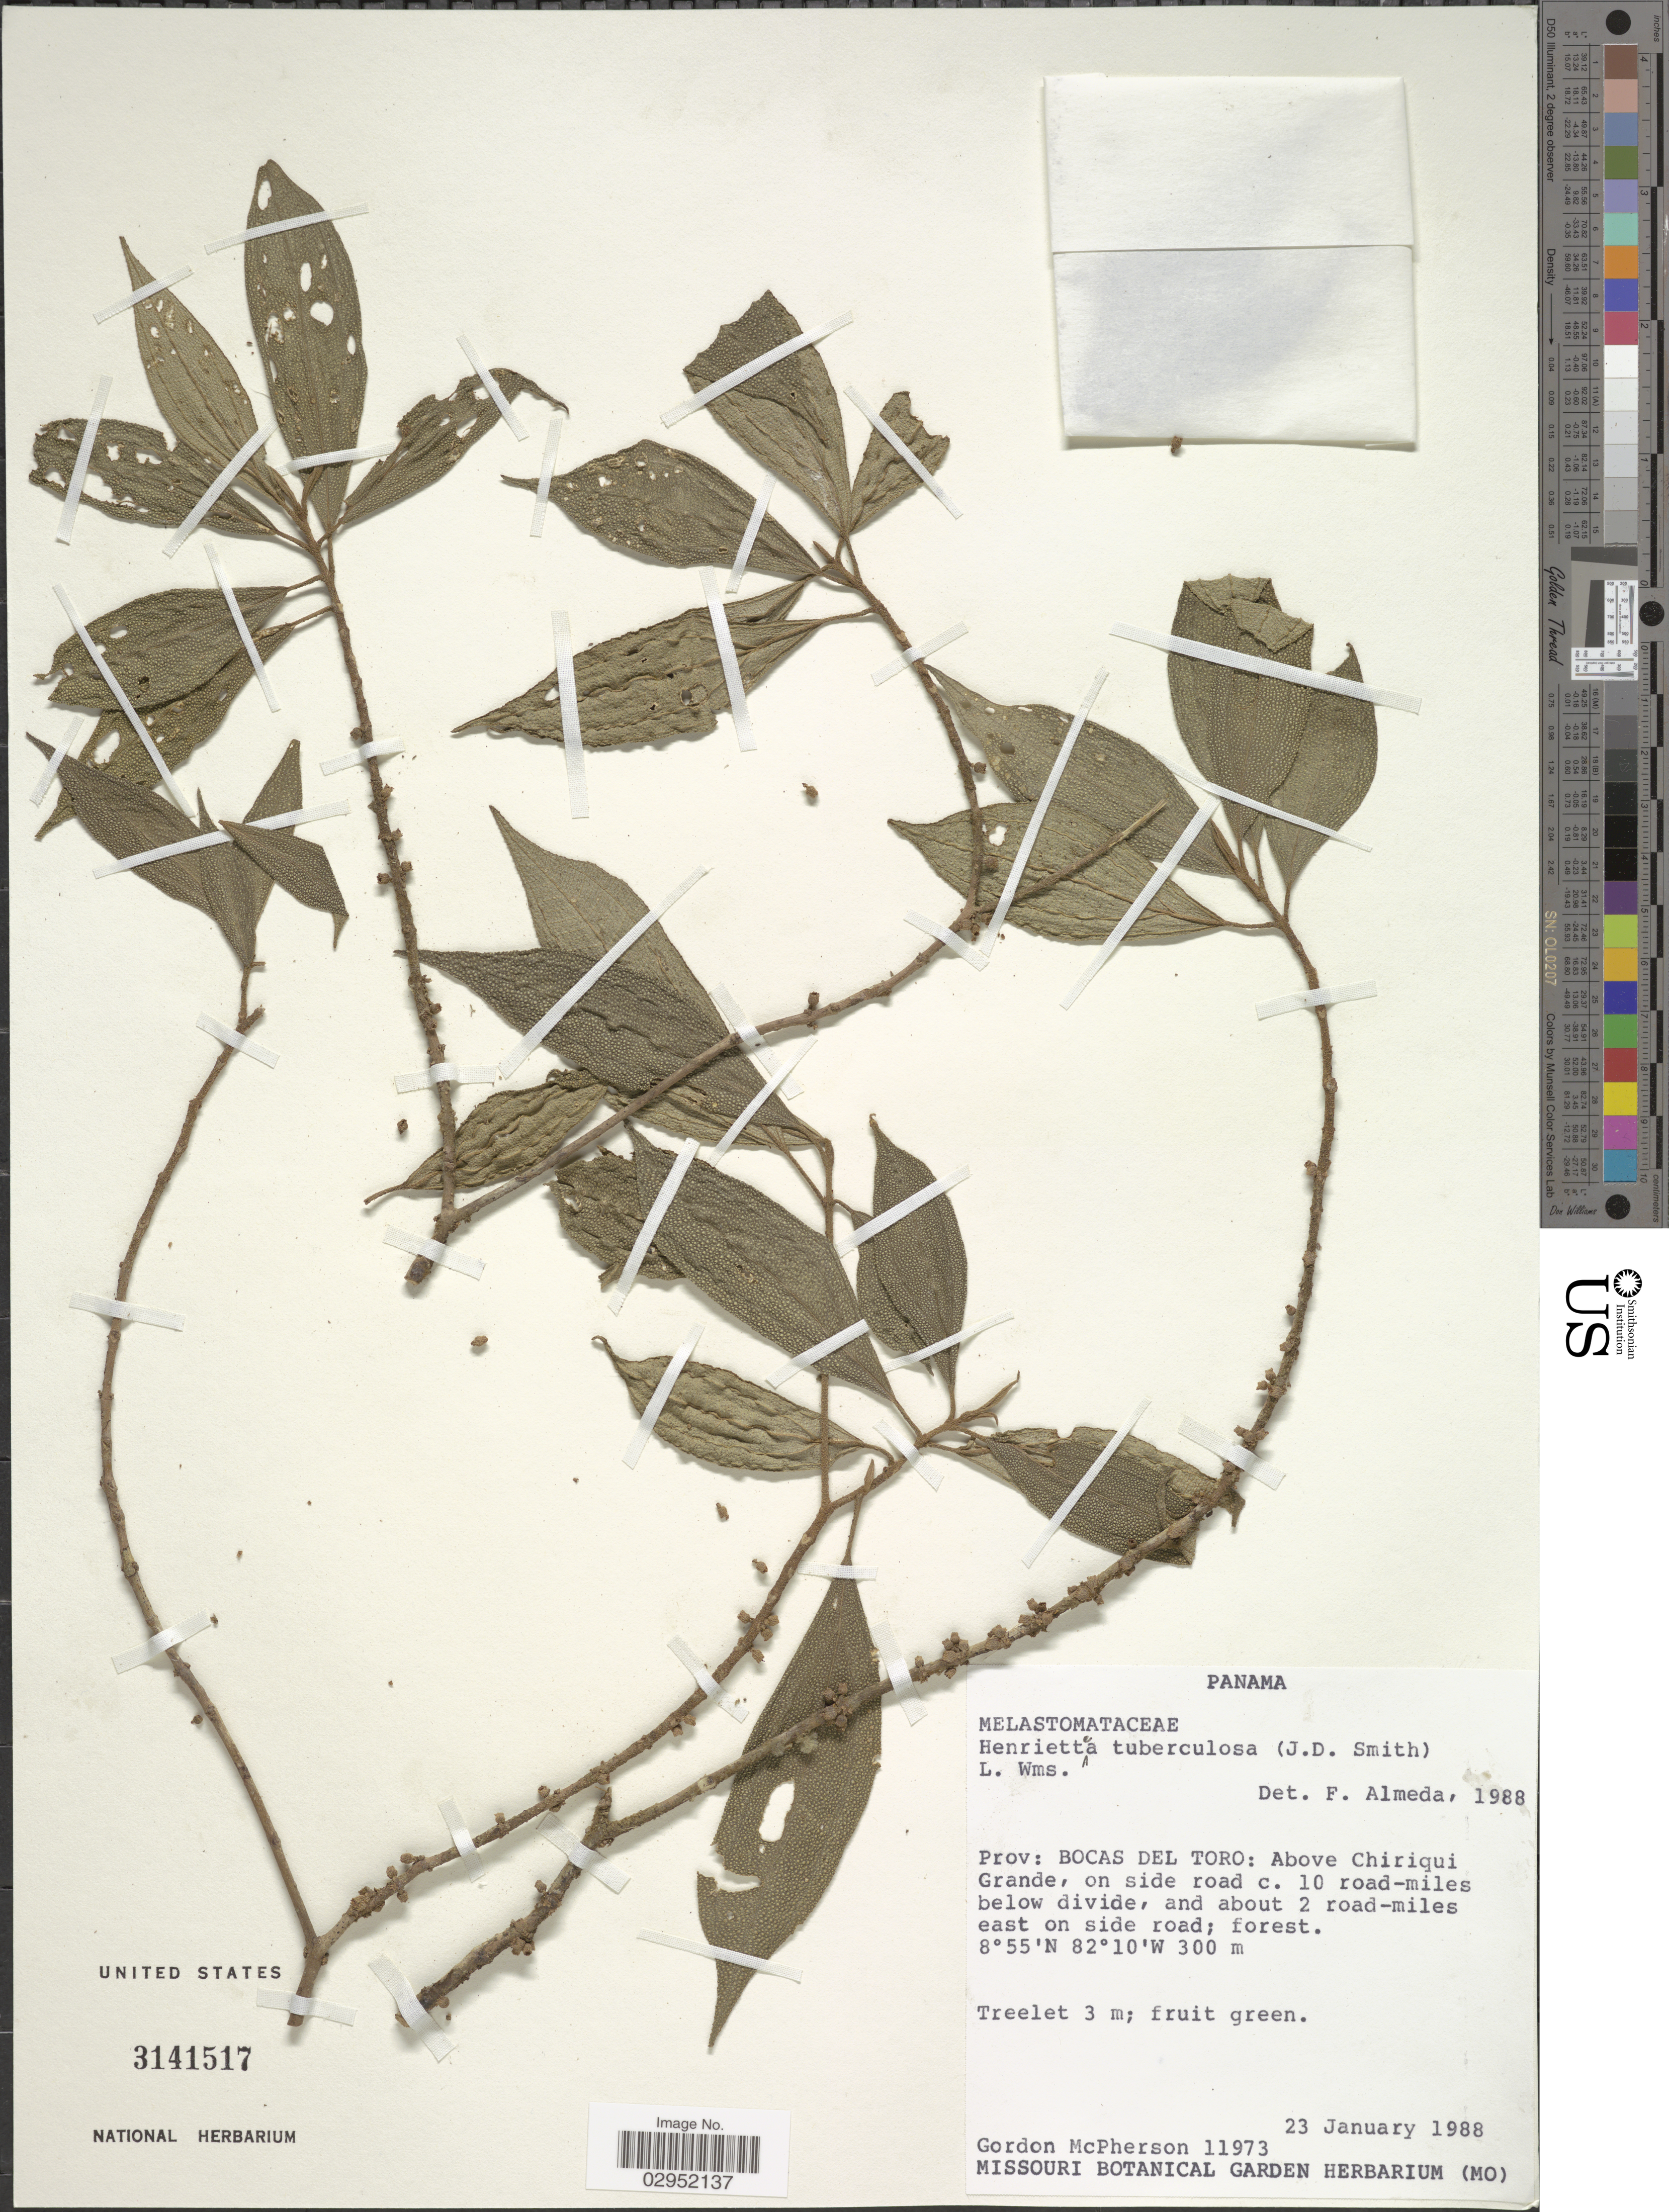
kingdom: Plantae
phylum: Tracheophyta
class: Magnoliopsida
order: Myrtales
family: Melastomataceae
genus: Henriettea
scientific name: Henriettea tuberculosa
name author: (Donn. Sm.) L.O. Williams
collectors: G. D. McPherson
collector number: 11973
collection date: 1988-01-23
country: Panama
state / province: Bocas del Toro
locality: Above Chiriqui Grande, on side road c. 10 road-miles below divide, and about 2 road-miles east on side road.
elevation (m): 300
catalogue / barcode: US 3141517